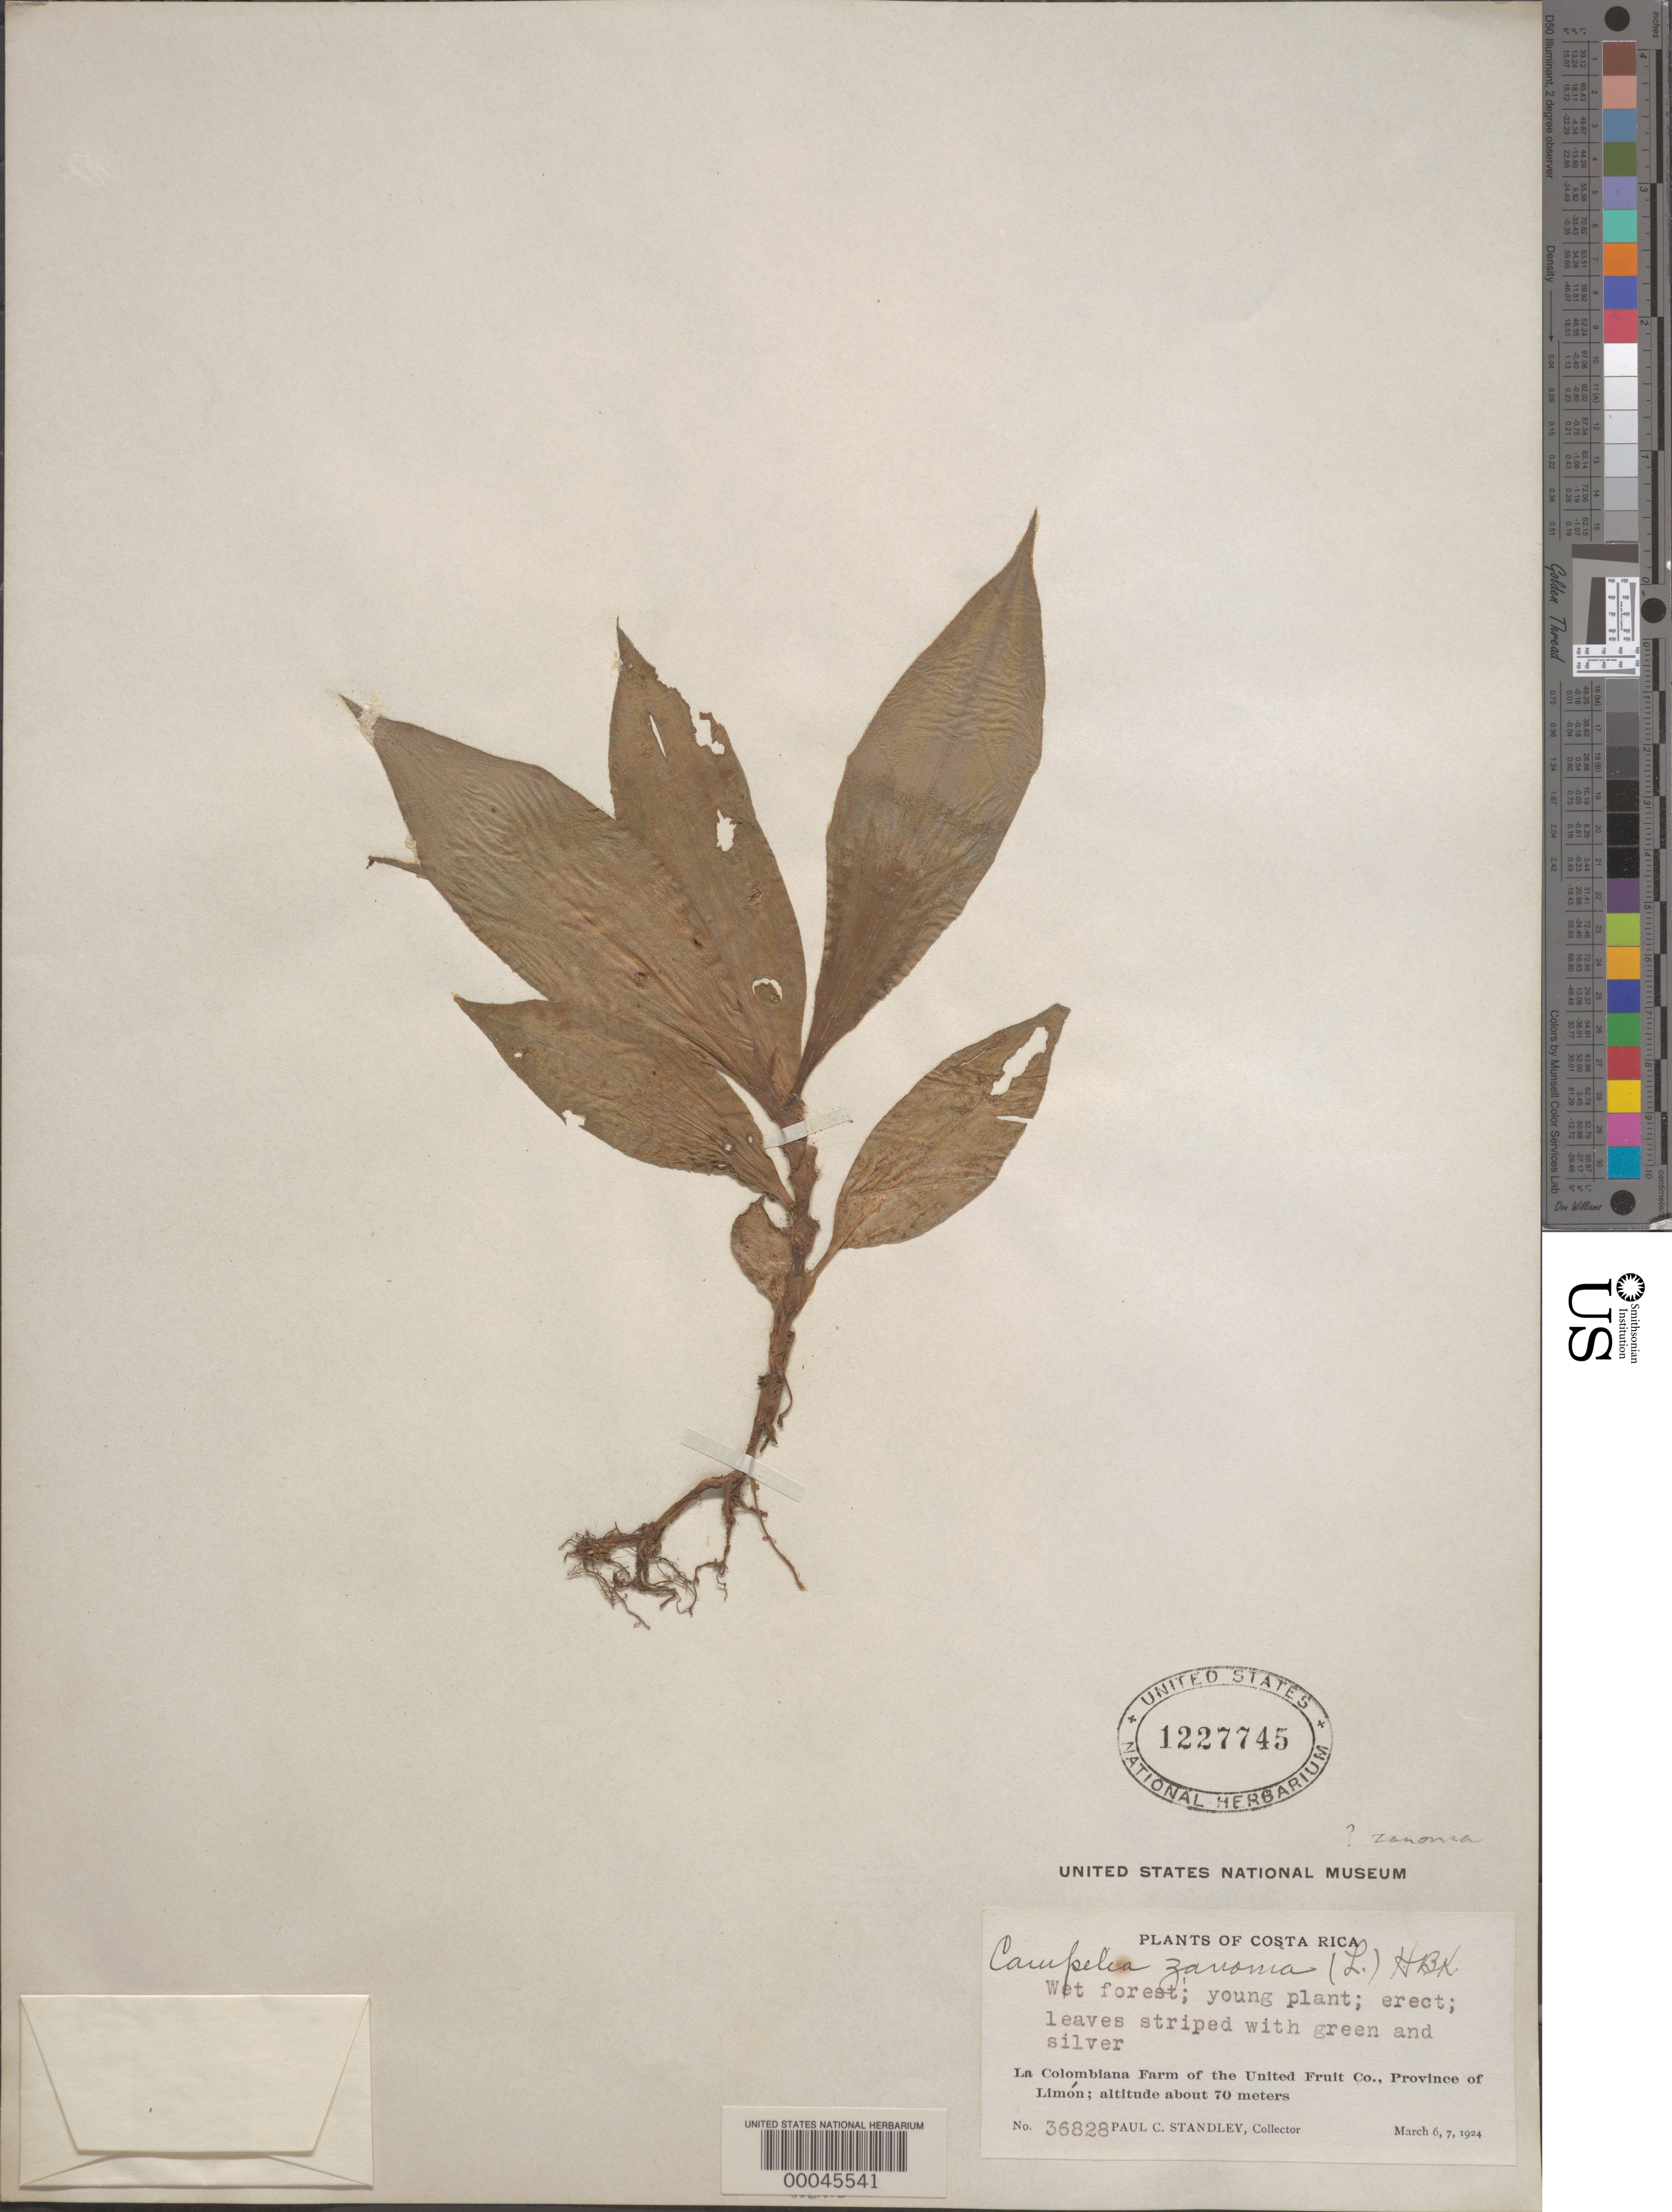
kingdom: Plantae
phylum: Tracheophyta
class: Liliopsida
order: Commelinales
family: Commelinaceae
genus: Tradescantia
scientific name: Tradescantia zanonia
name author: (L.) Sw.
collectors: P. C. Standley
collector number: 36828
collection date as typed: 06 Mar 1924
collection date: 1924-03-06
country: Costa Rica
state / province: Limón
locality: La colombiana farm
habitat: Wet forest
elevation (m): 70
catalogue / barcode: US 1227745